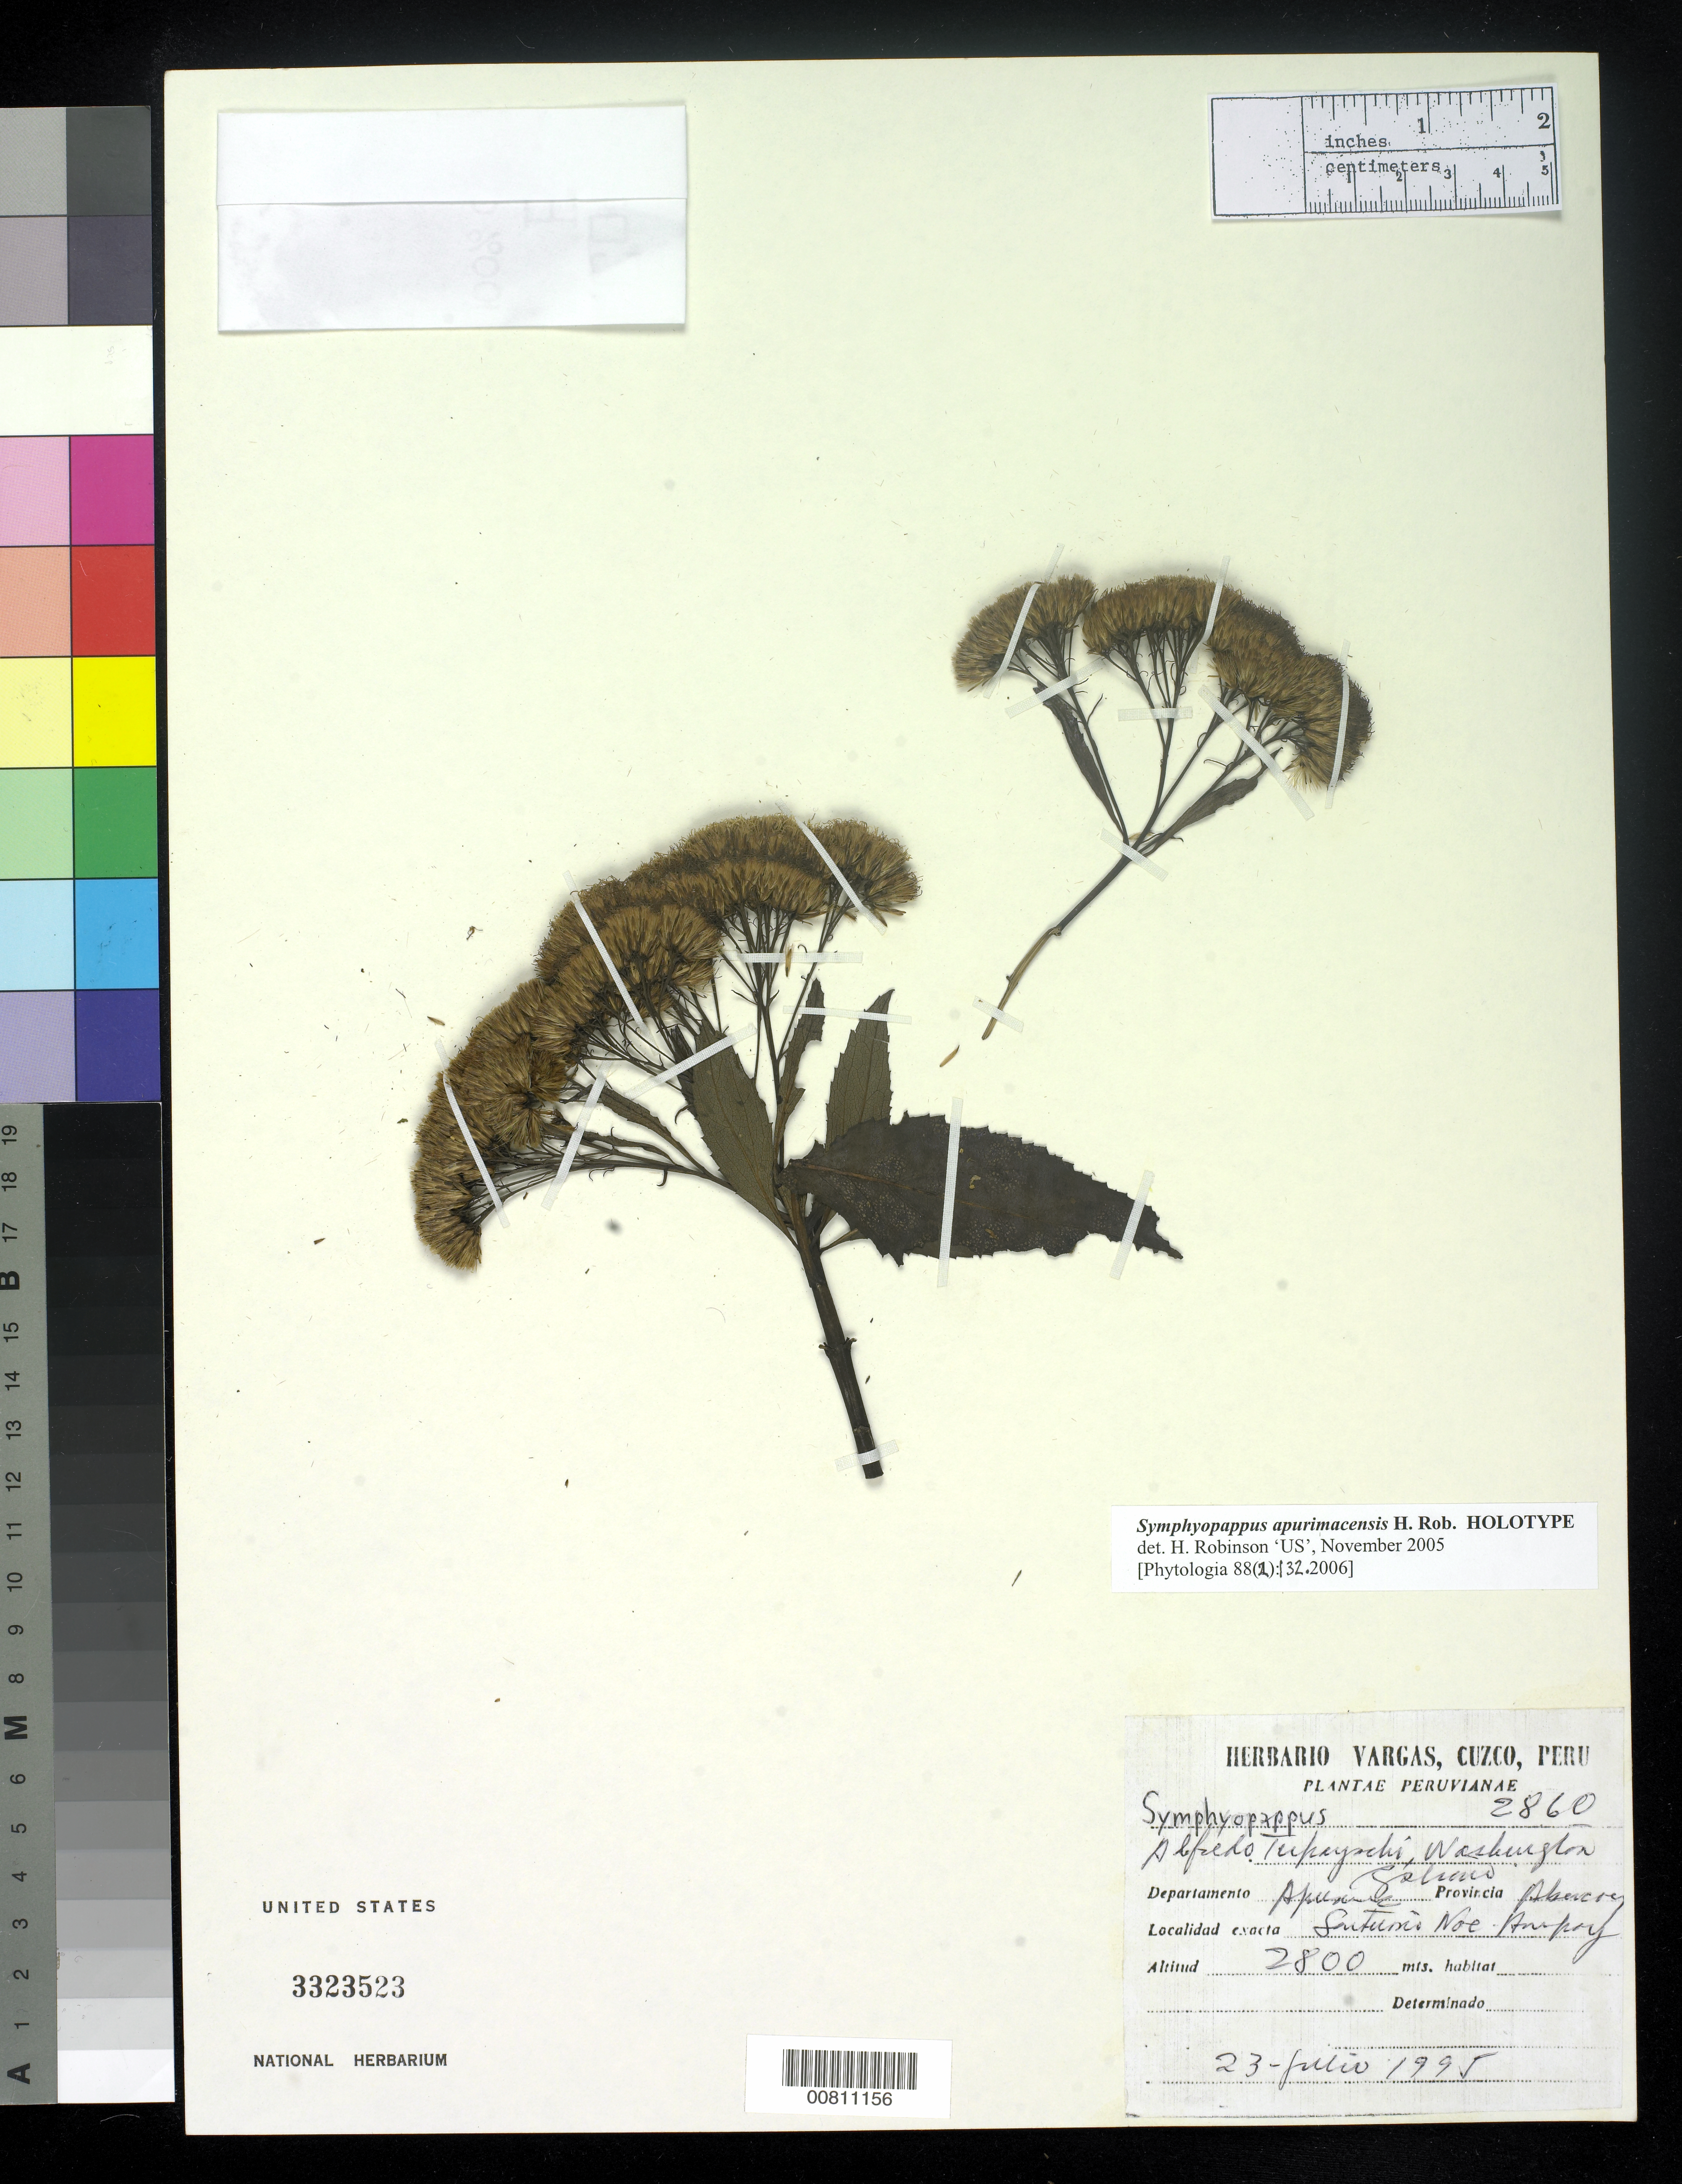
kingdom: Plantae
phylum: Tracheophyta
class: Magnoliopsida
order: Asterales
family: Asteraceae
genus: Symphyopappus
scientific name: Symphyopappus apurimacensis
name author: H. Rob.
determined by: Robinson, Harold E., (US)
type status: Holotype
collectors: A. Tupayachi H. & W. Galerno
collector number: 2860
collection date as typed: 23 Jul 1995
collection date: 1995-07-23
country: Peru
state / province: Apurímac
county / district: Abancay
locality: Santurni Noe Ampay.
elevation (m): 2800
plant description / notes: Name not validly published, lacking Latin description or diagnosis.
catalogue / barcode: US 3323523